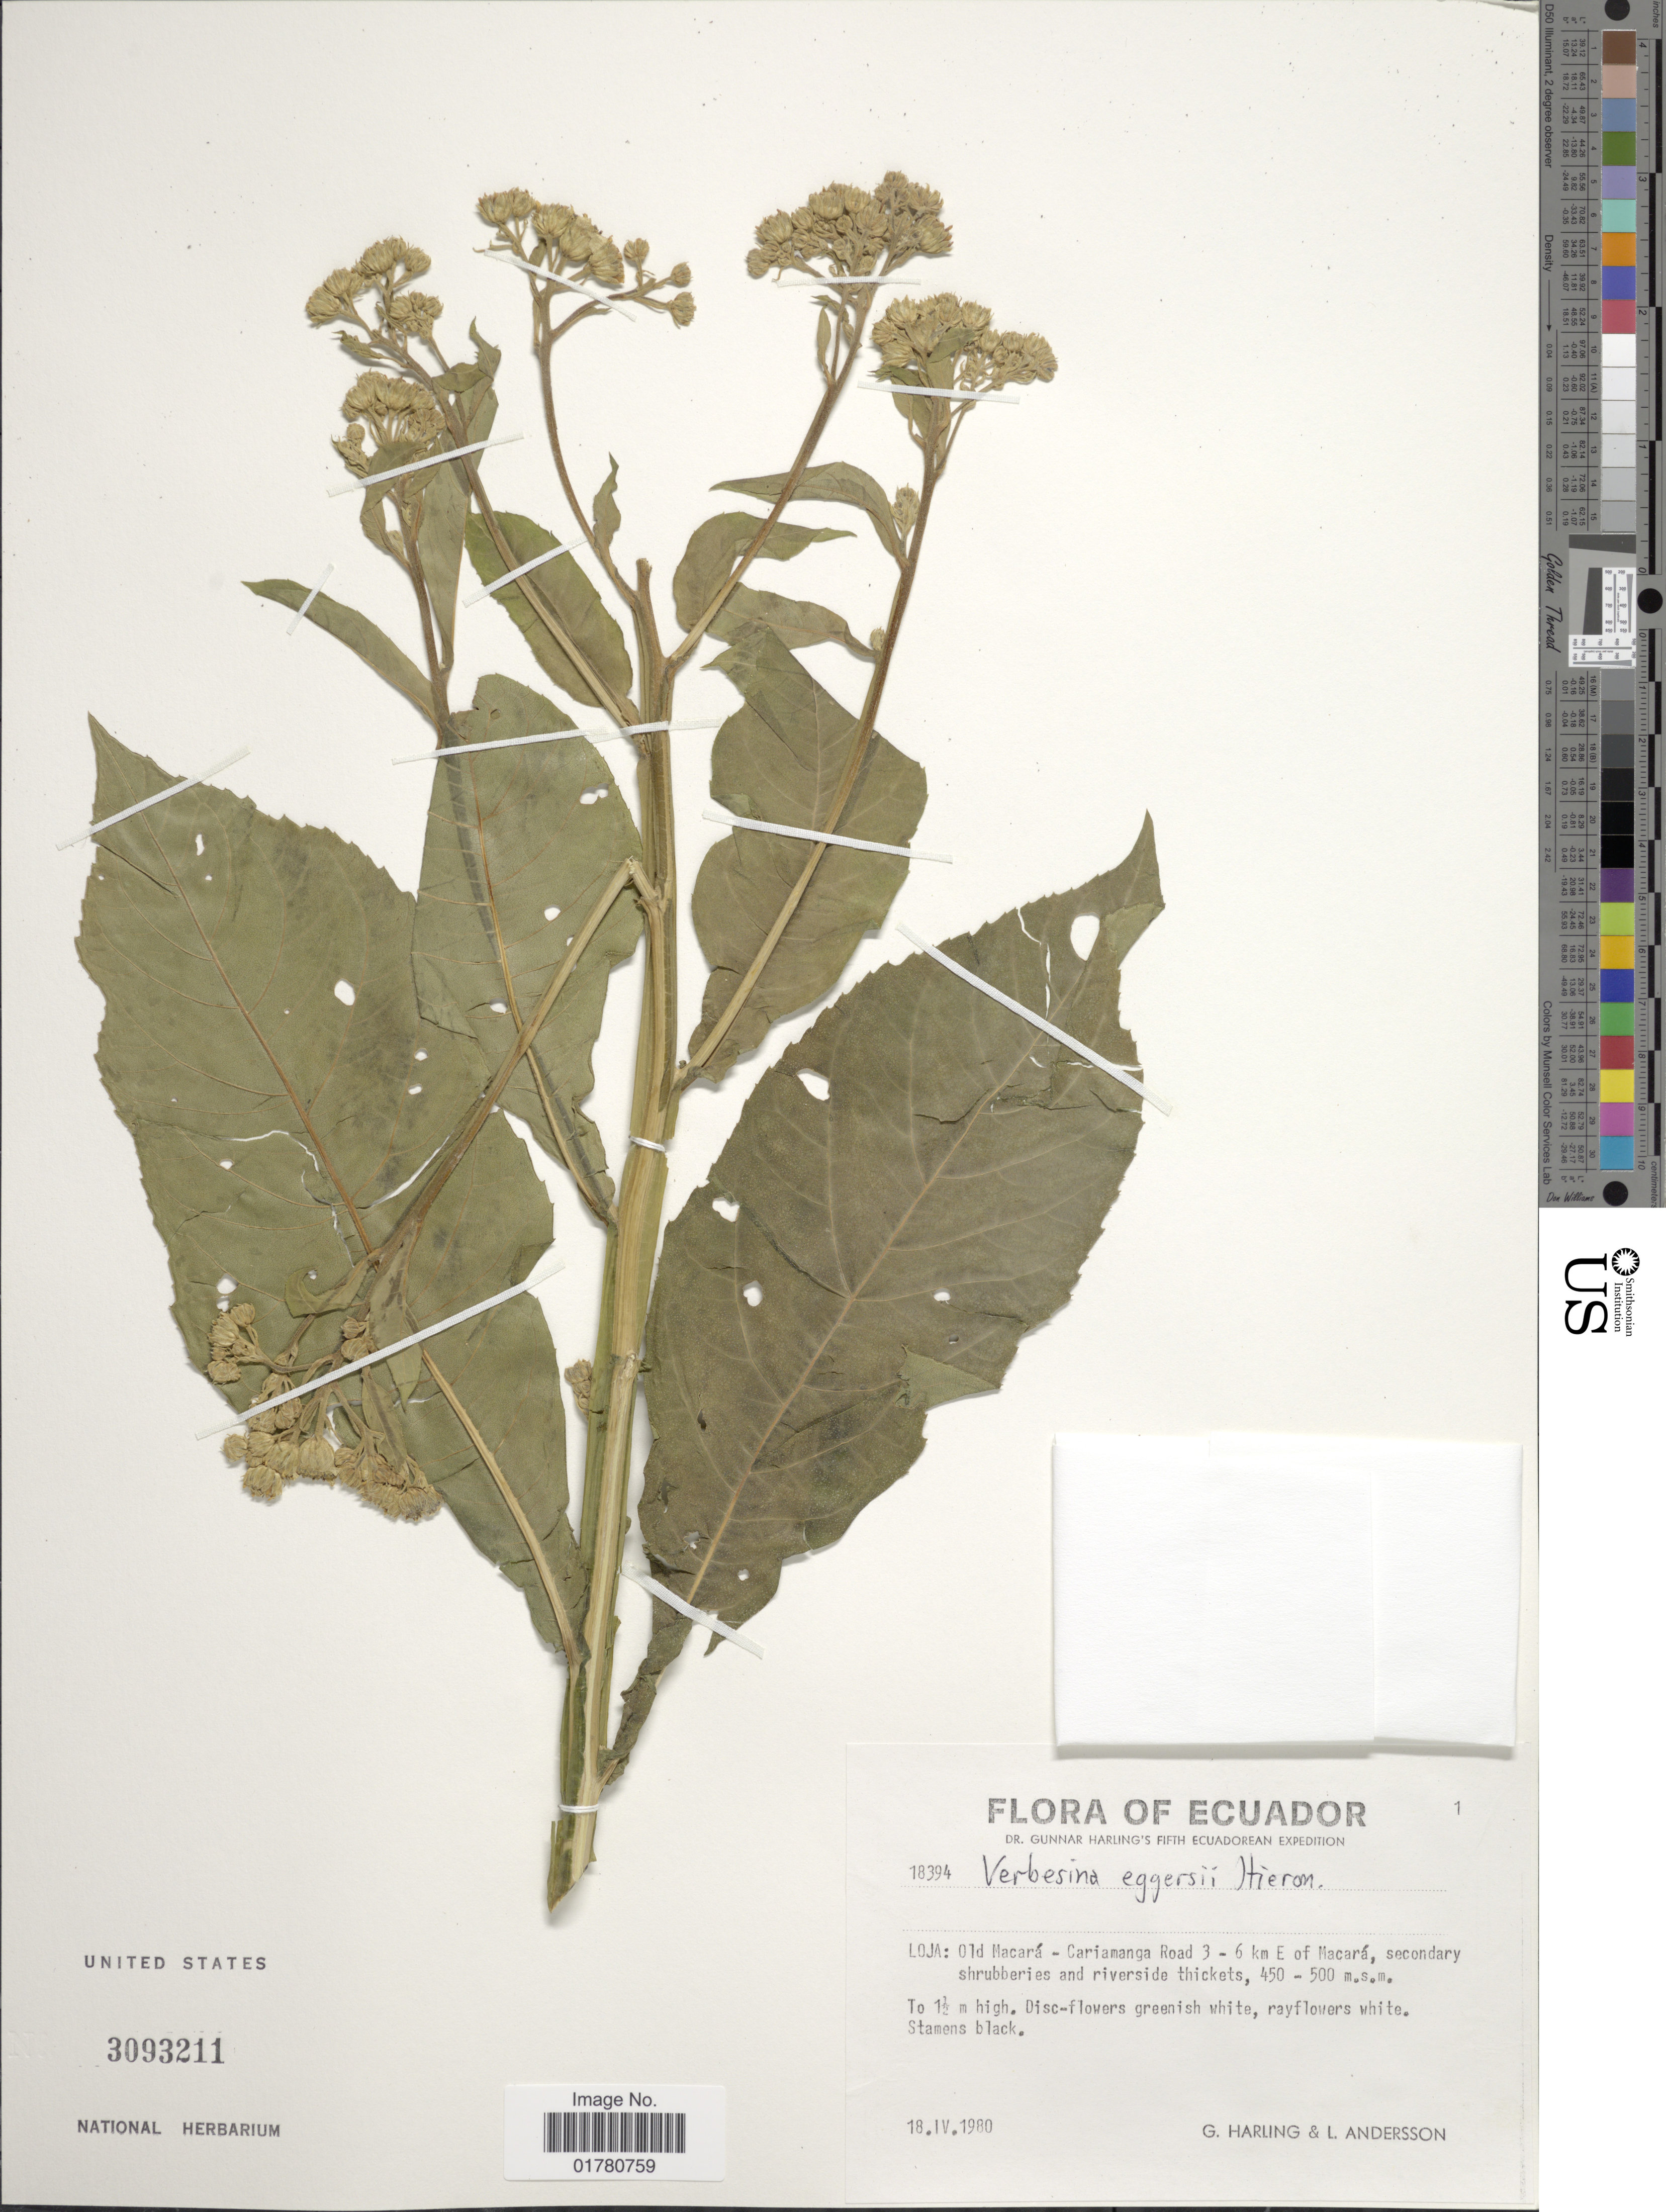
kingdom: Plantae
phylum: Tracheophyta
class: Magnoliopsida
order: Asterales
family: Asteraceae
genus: Verbesina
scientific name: Verbesina eggersii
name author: Hieron.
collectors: G. Harling & L. Andersson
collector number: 18394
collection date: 1980-04-18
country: Ecuador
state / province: Loja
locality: Old Macará - Cariamanga Road 3-6 km E of Macará, secondary shrubberies and riverside thickets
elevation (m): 450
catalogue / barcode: US 3093211